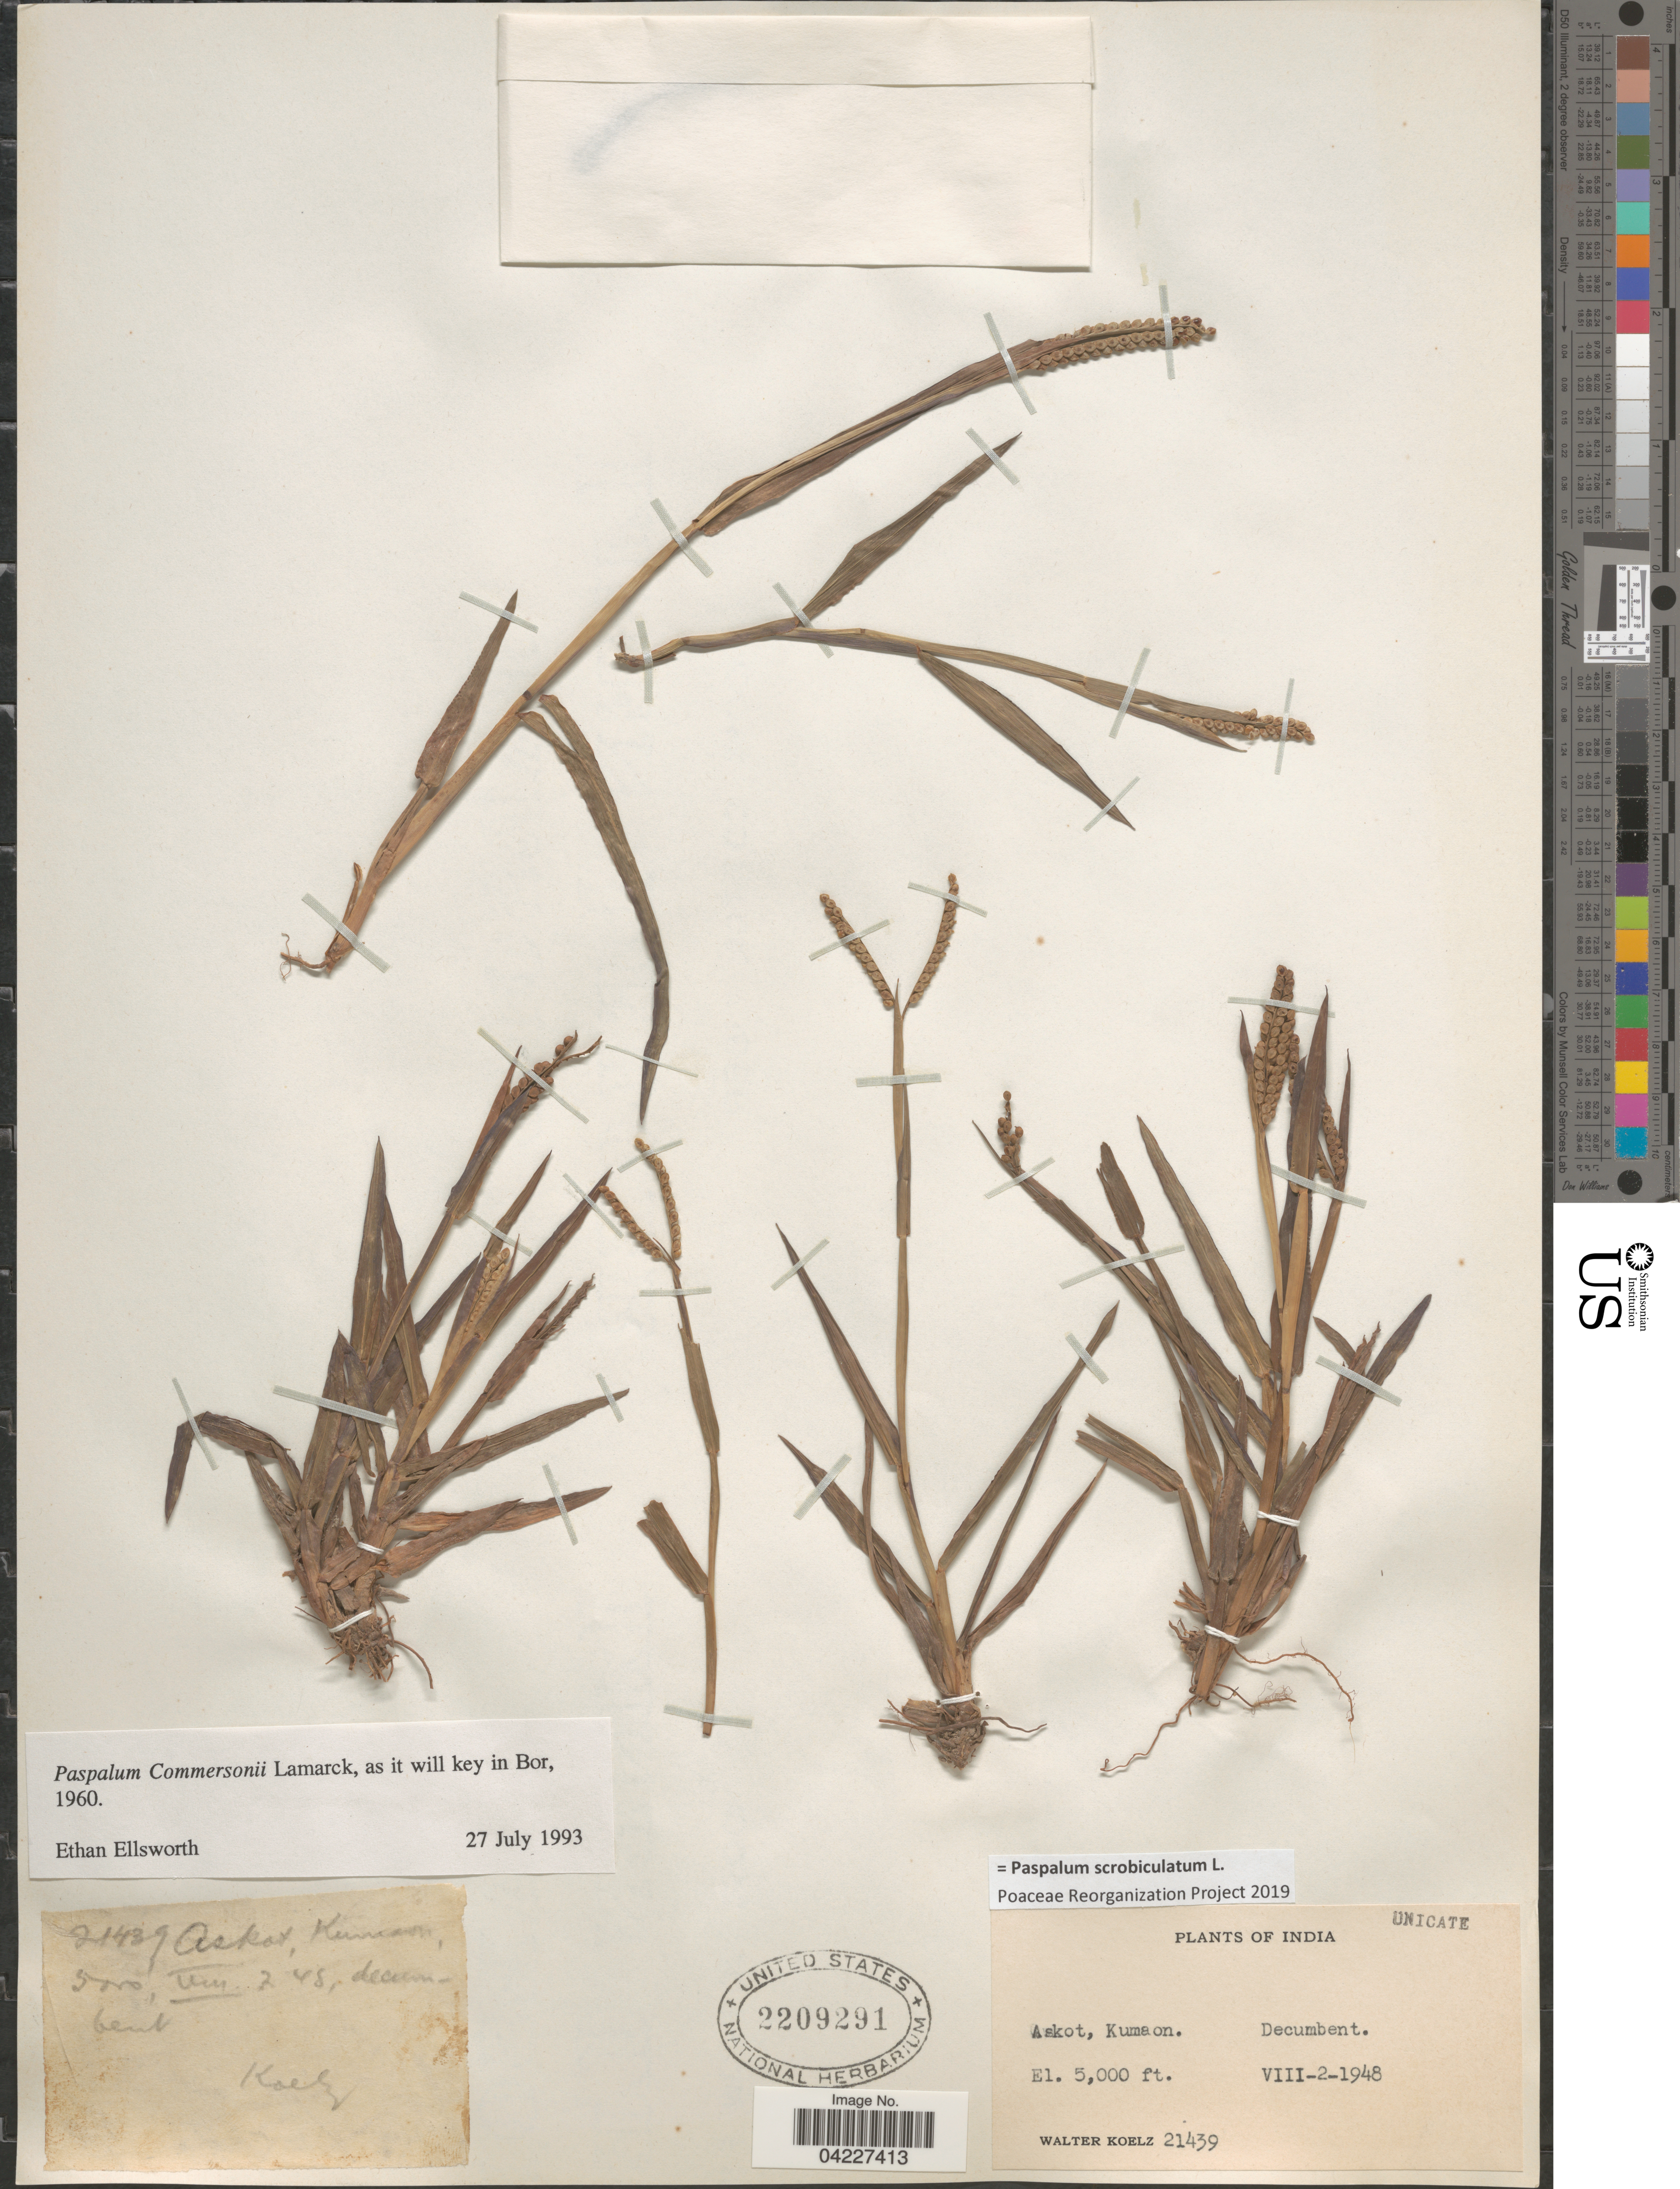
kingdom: Plantae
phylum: Tracheophyta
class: Liliopsida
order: Poales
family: Poaceae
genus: Paspalum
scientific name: Paspalum scrobiculatum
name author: L.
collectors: W. N. Koelz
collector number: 21439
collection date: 1948-08-02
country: India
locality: Askot, Kumaon.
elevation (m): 1524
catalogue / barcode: US 2209291